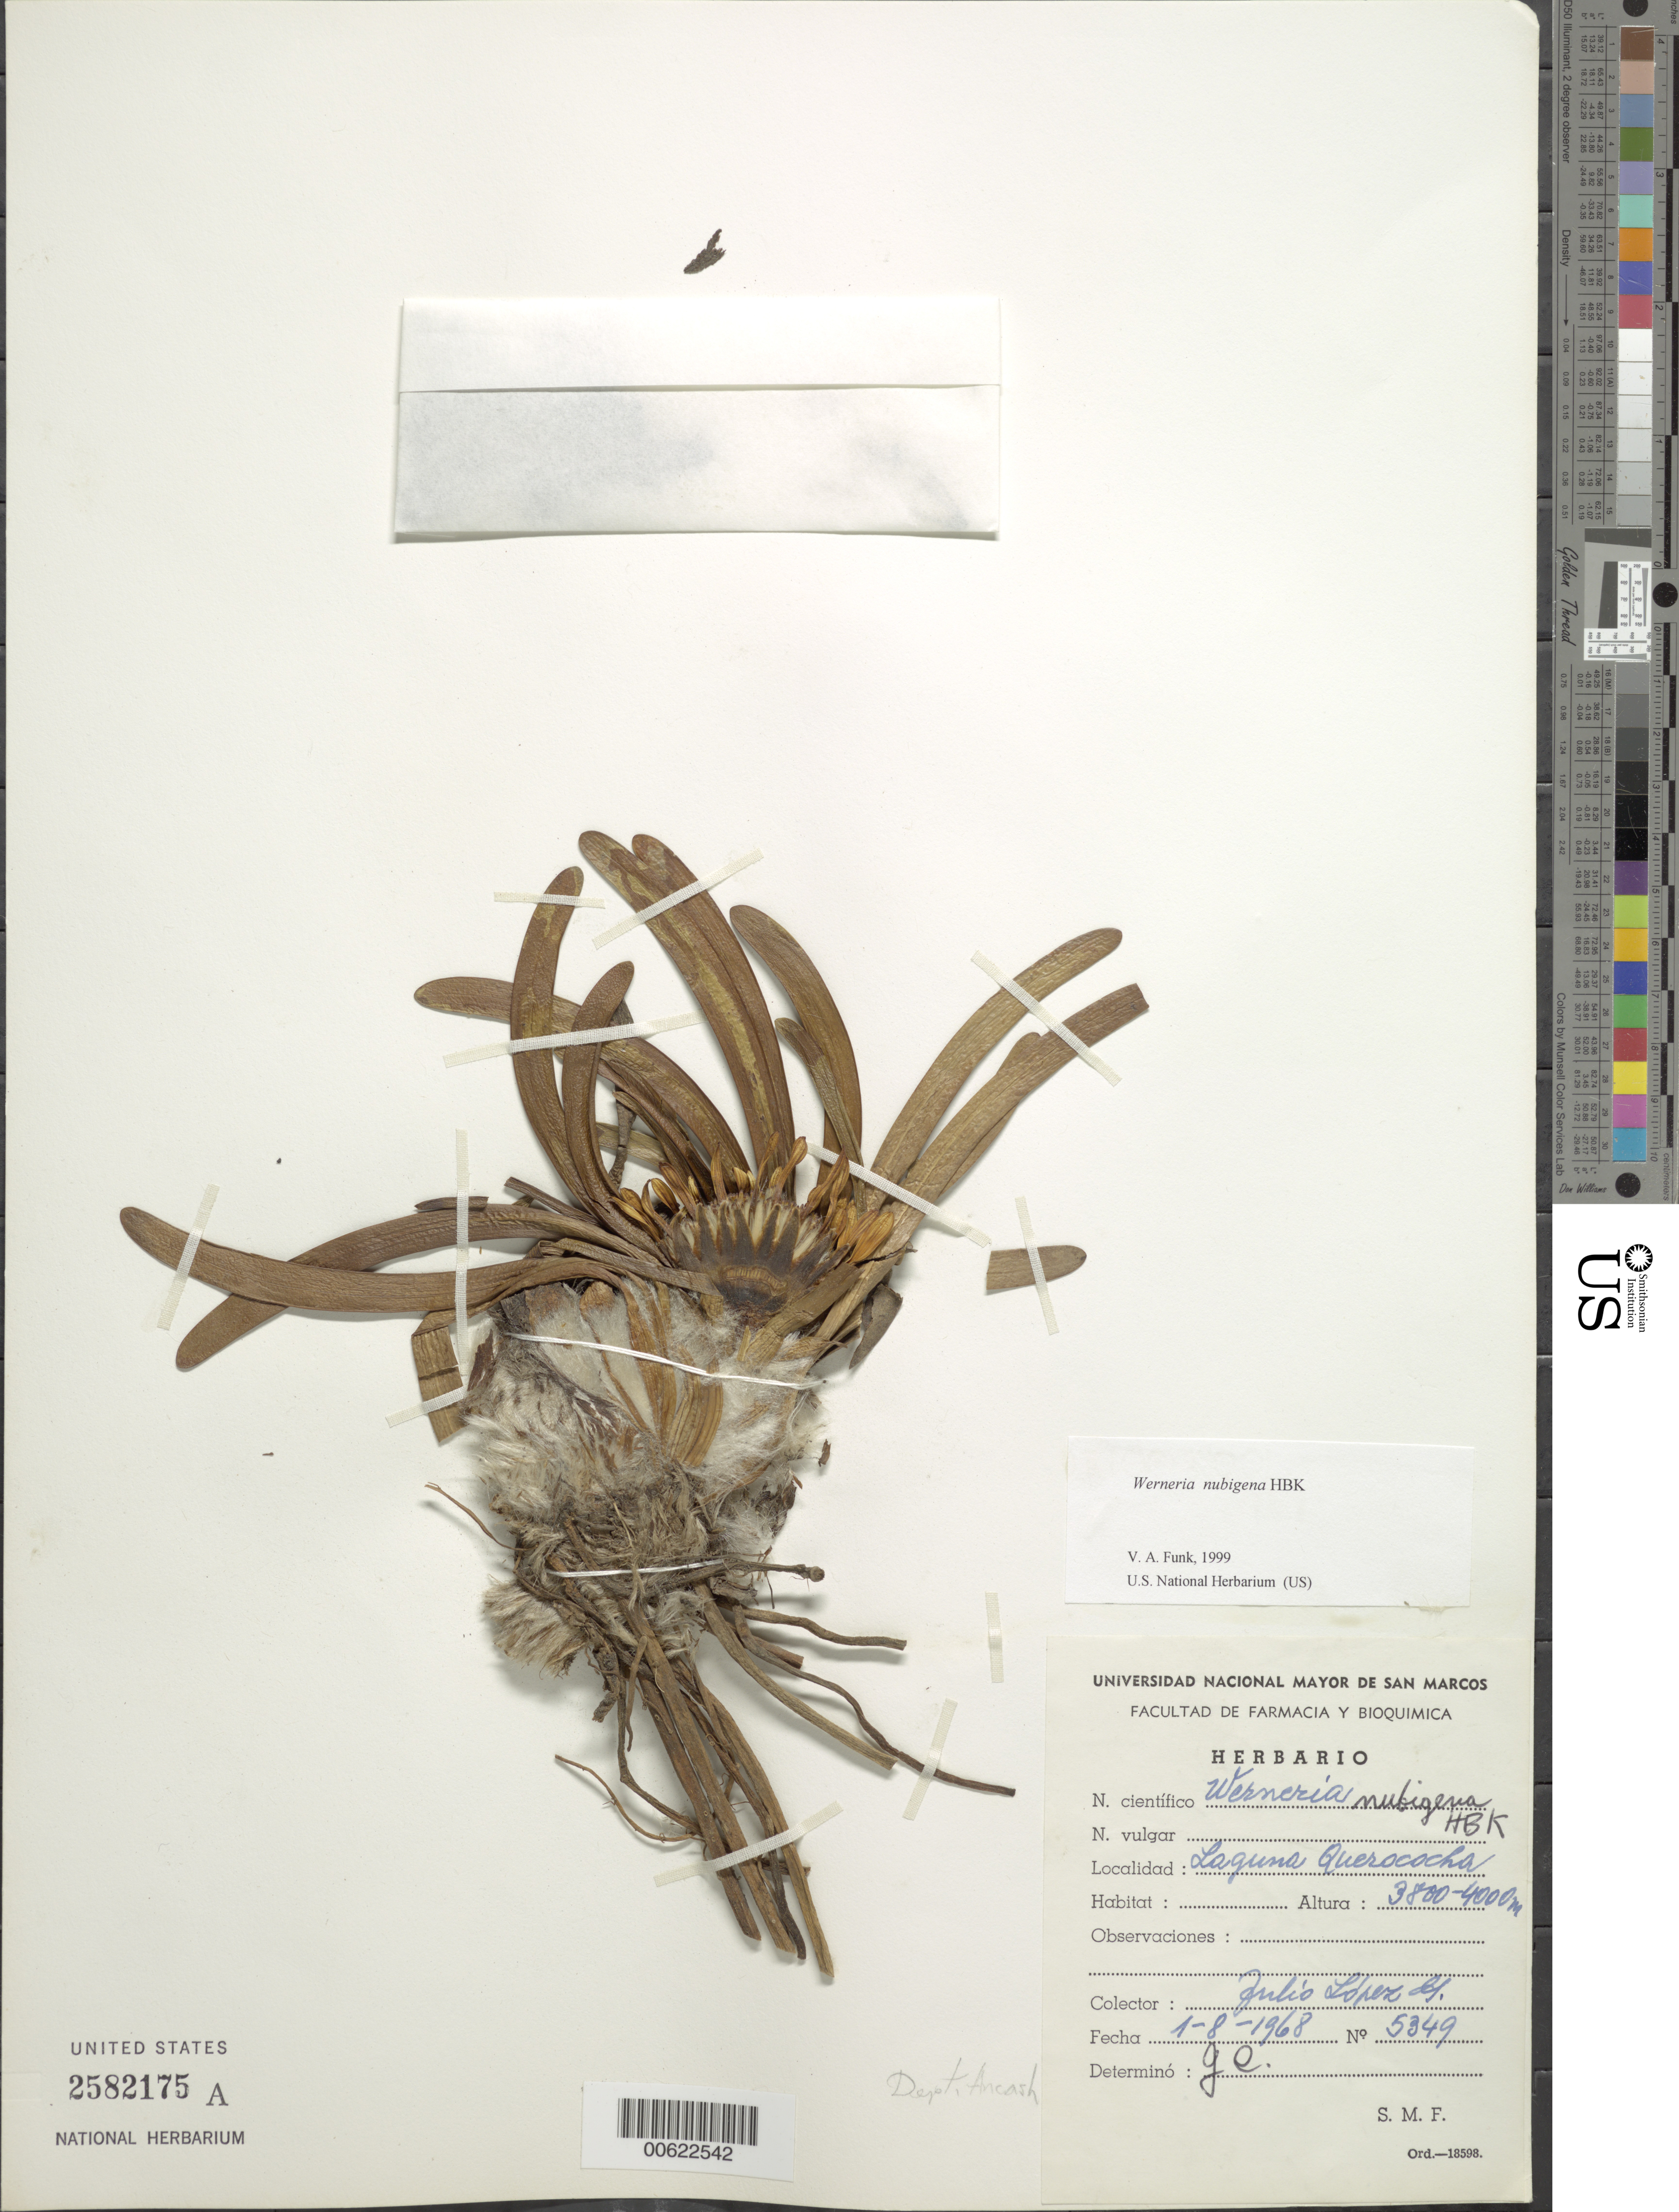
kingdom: Plantae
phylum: Tracheophyta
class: Magnoliopsida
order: Asterales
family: Asteraceae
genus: Werneria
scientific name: Werneria nubigena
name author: Kunth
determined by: Funk, Vicki A., (BOT), Smithsonian Institution - National Museum of Natural History (UNITED STATES)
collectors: J. López G.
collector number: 5349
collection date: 1968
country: Peru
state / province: Ancash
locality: Laguna Querococha [Not in any GAZ, but paynter gives as perhaps "Canococha". But Manton 16 uses following coords, here repeated.]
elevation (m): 3800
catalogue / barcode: US 2582175A